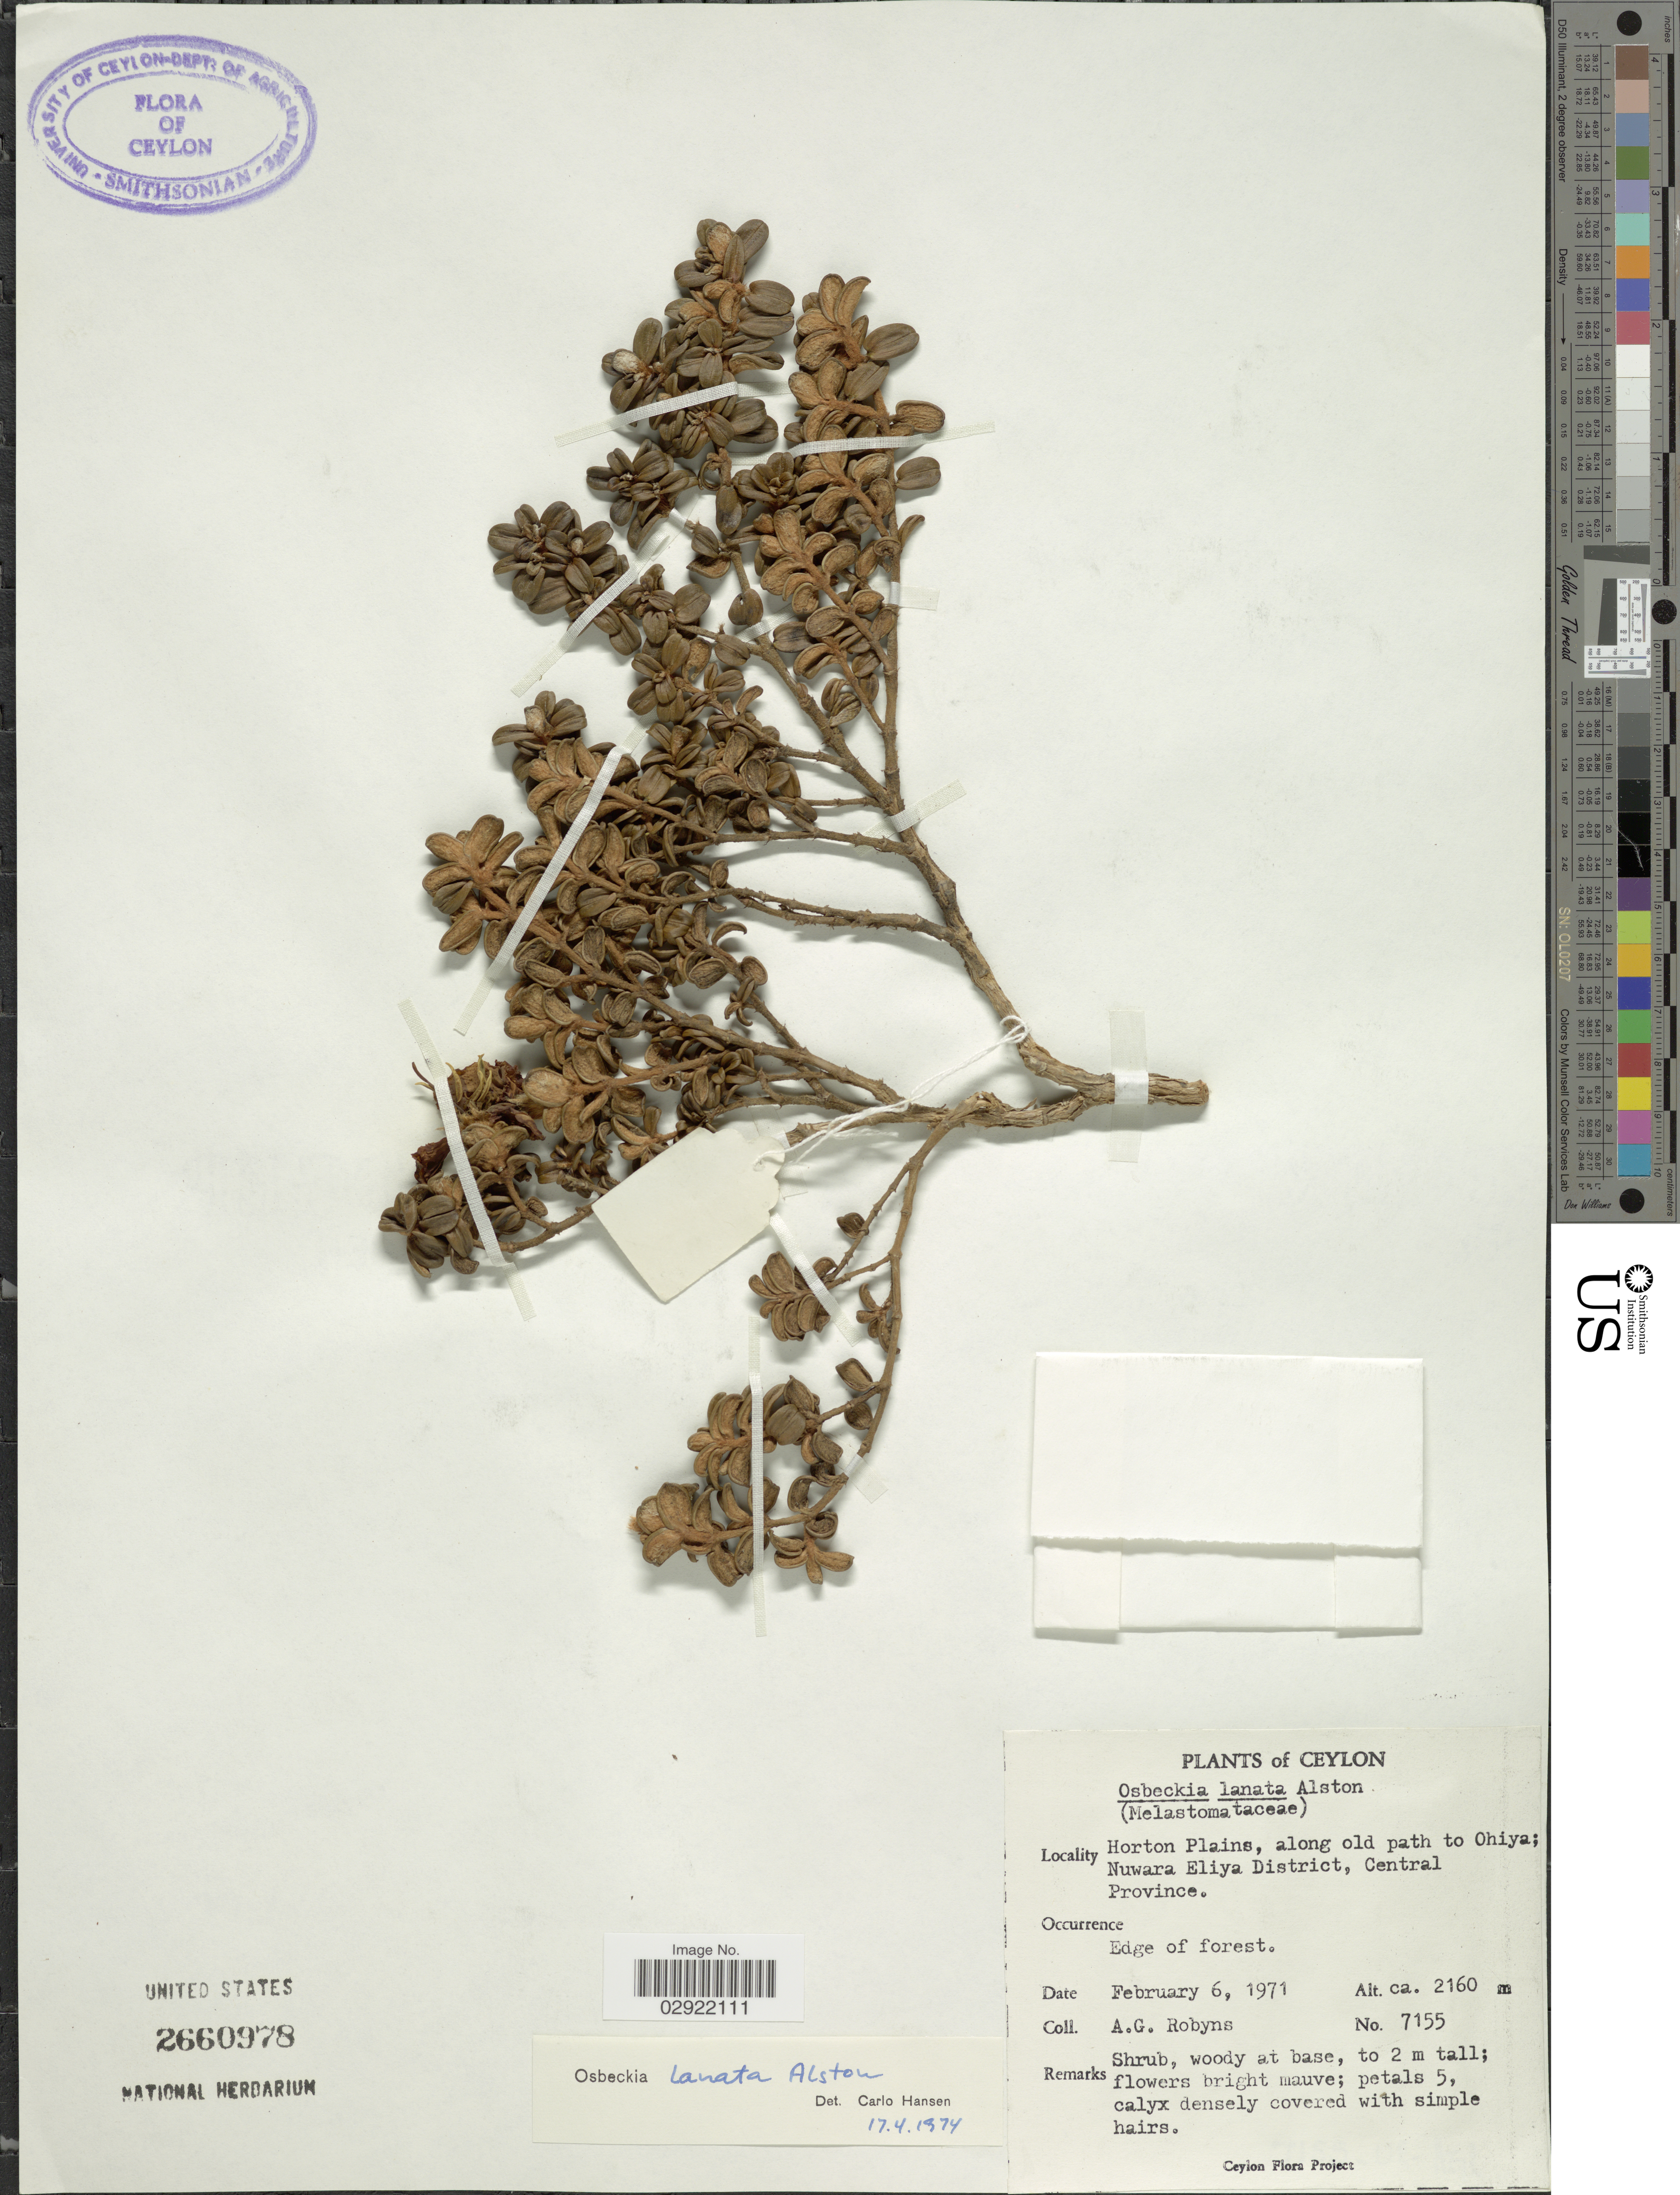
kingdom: Plantae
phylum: Tracheophyta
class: Magnoliopsida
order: Myrtales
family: Melastomataceae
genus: Osbeckia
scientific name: Osbeckia lanata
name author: Alston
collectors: A. Robyns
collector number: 7155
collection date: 1971-02-06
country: Sri Lanka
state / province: Central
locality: Ceylon. Horton Plains, along old path to Ohiya; Nuwara Eliya District.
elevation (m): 2160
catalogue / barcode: US 2660978